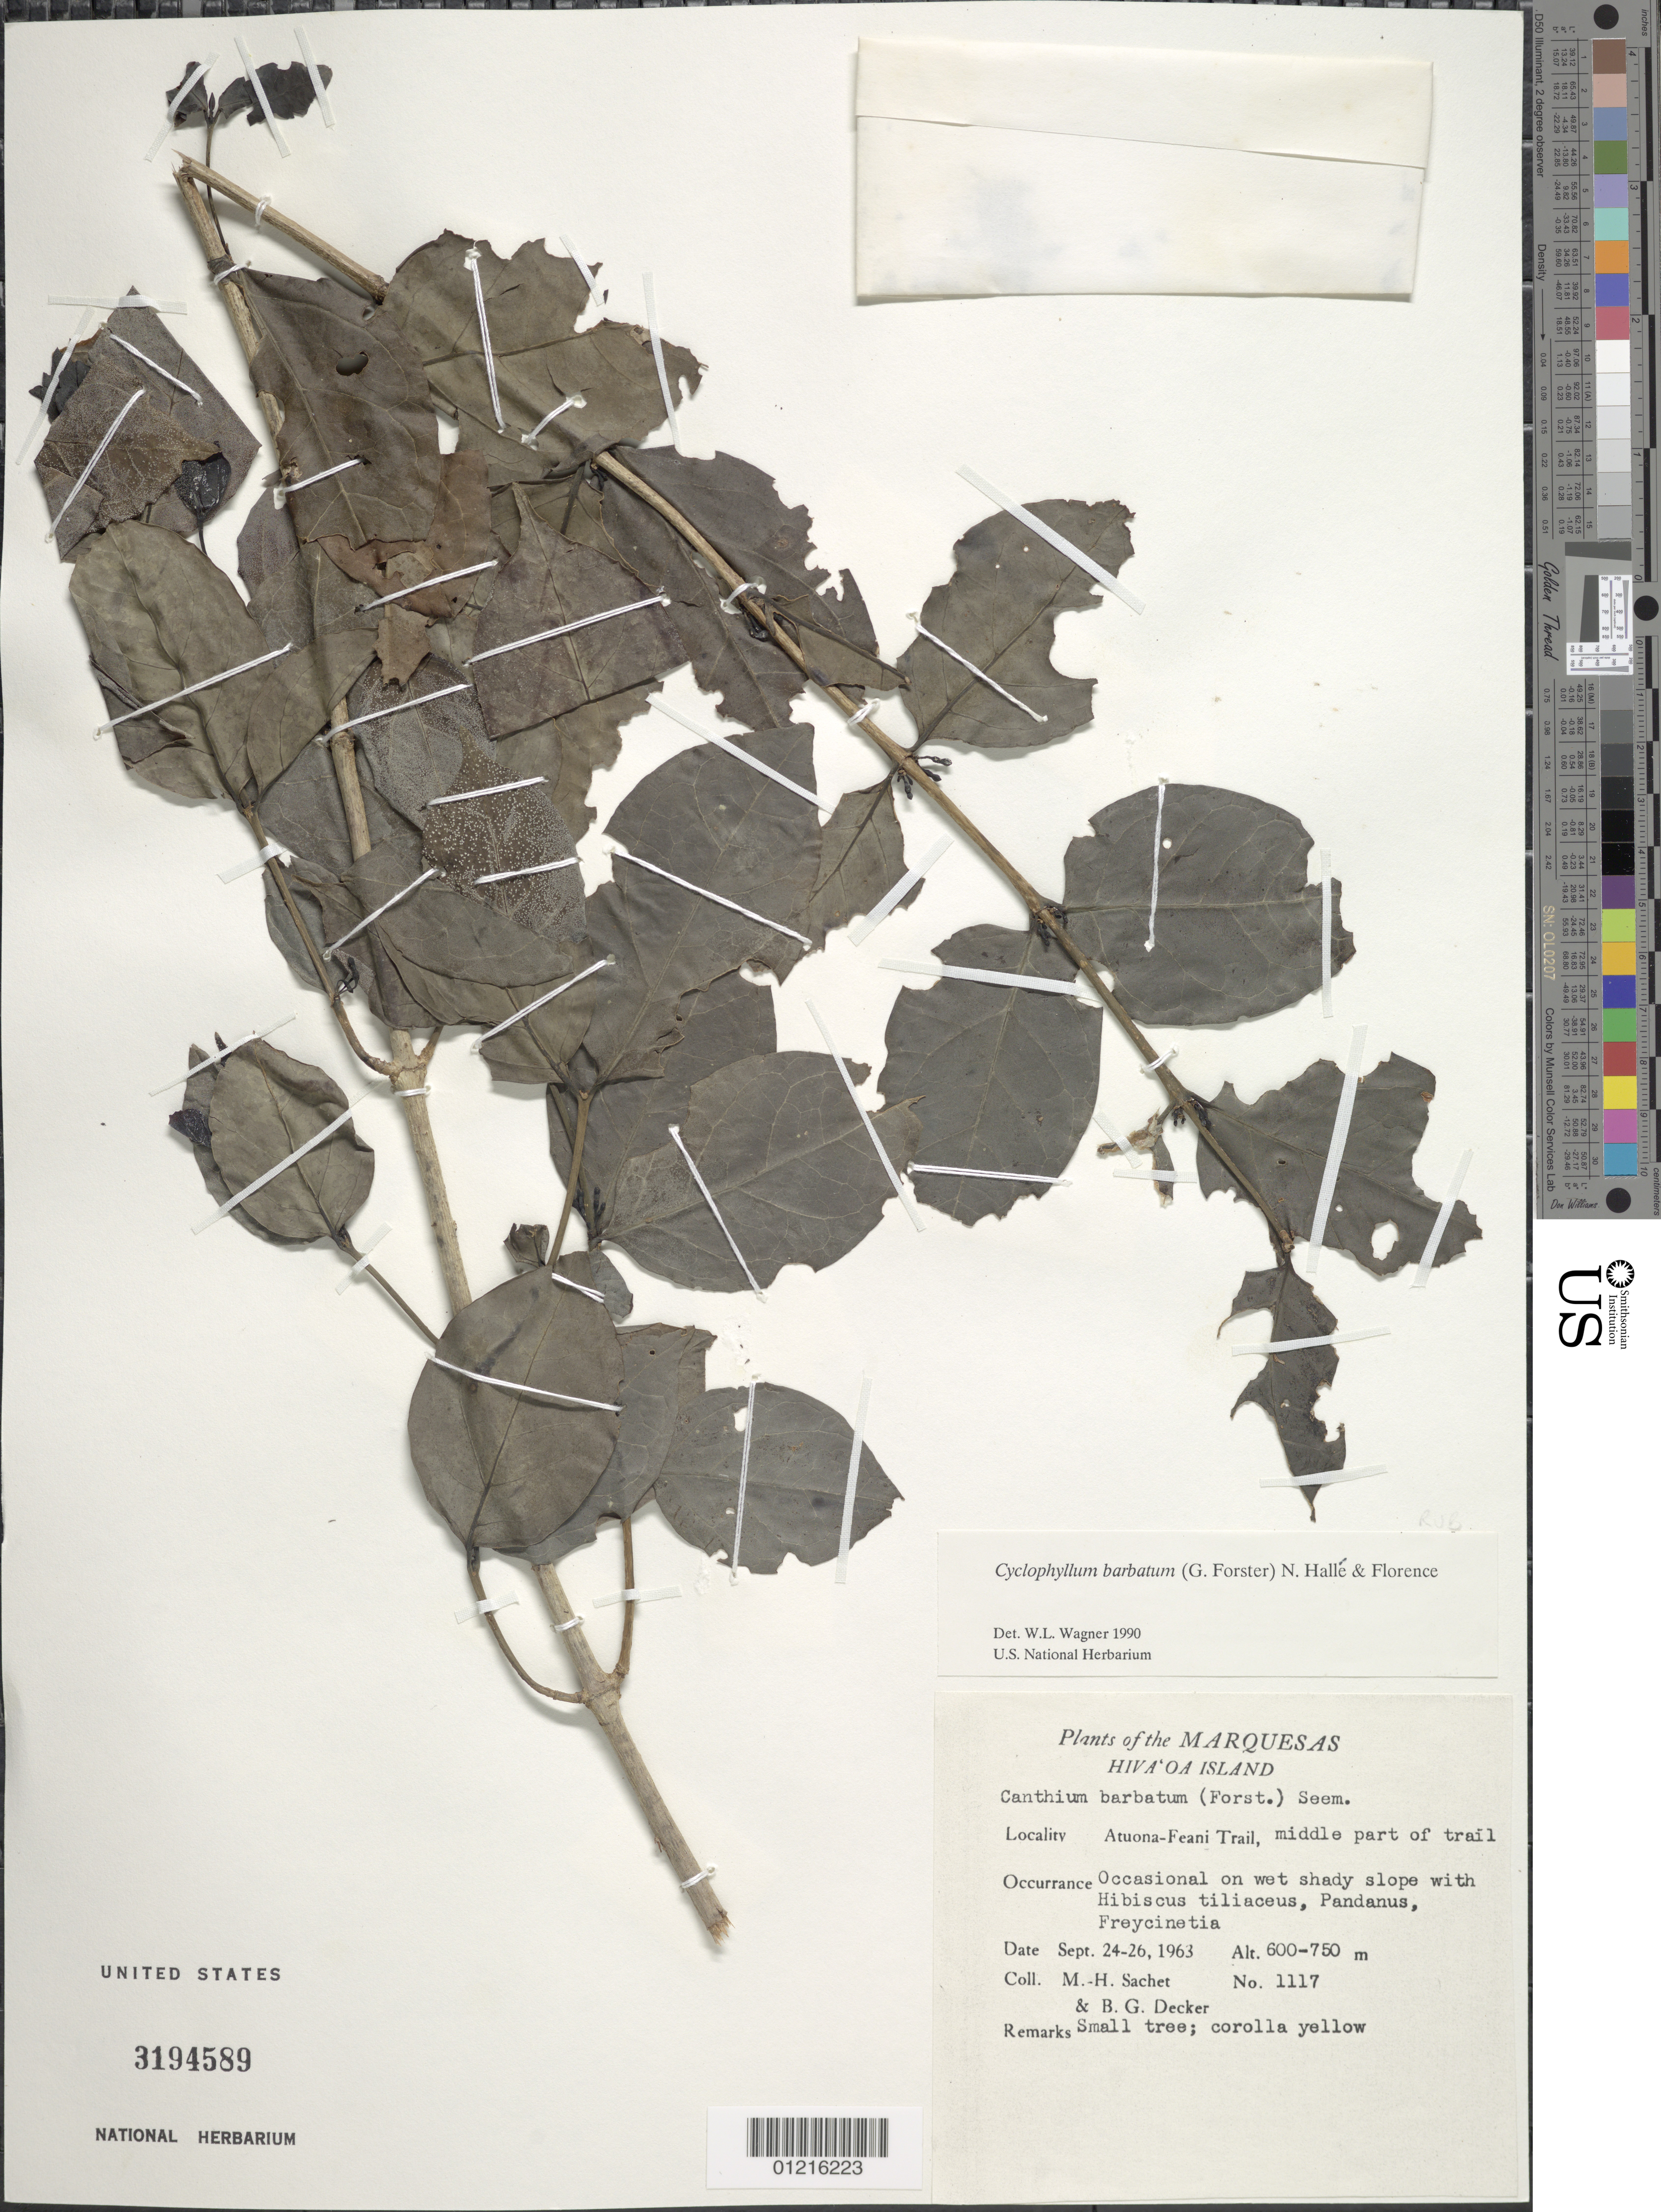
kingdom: Plantae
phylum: Tracheophyta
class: Magnoliopsida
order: Gentianales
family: Rubiaceae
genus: Cyclophyllum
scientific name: Cyclophyllum barbatum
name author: (G. Forst.) N. Hallé & J. Florence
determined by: Wagner, W. L., (BOT), Smithsonian Institution - National Museum of Natural History (UNITED STATES)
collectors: M.-H. Sachet & B. G. Decker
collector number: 1117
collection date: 1963-09-24/1963-09-26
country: French Polynesia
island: Hiva Oa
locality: Atuona-Feani Trail, middle part of trail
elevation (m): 600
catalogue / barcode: US 3194589